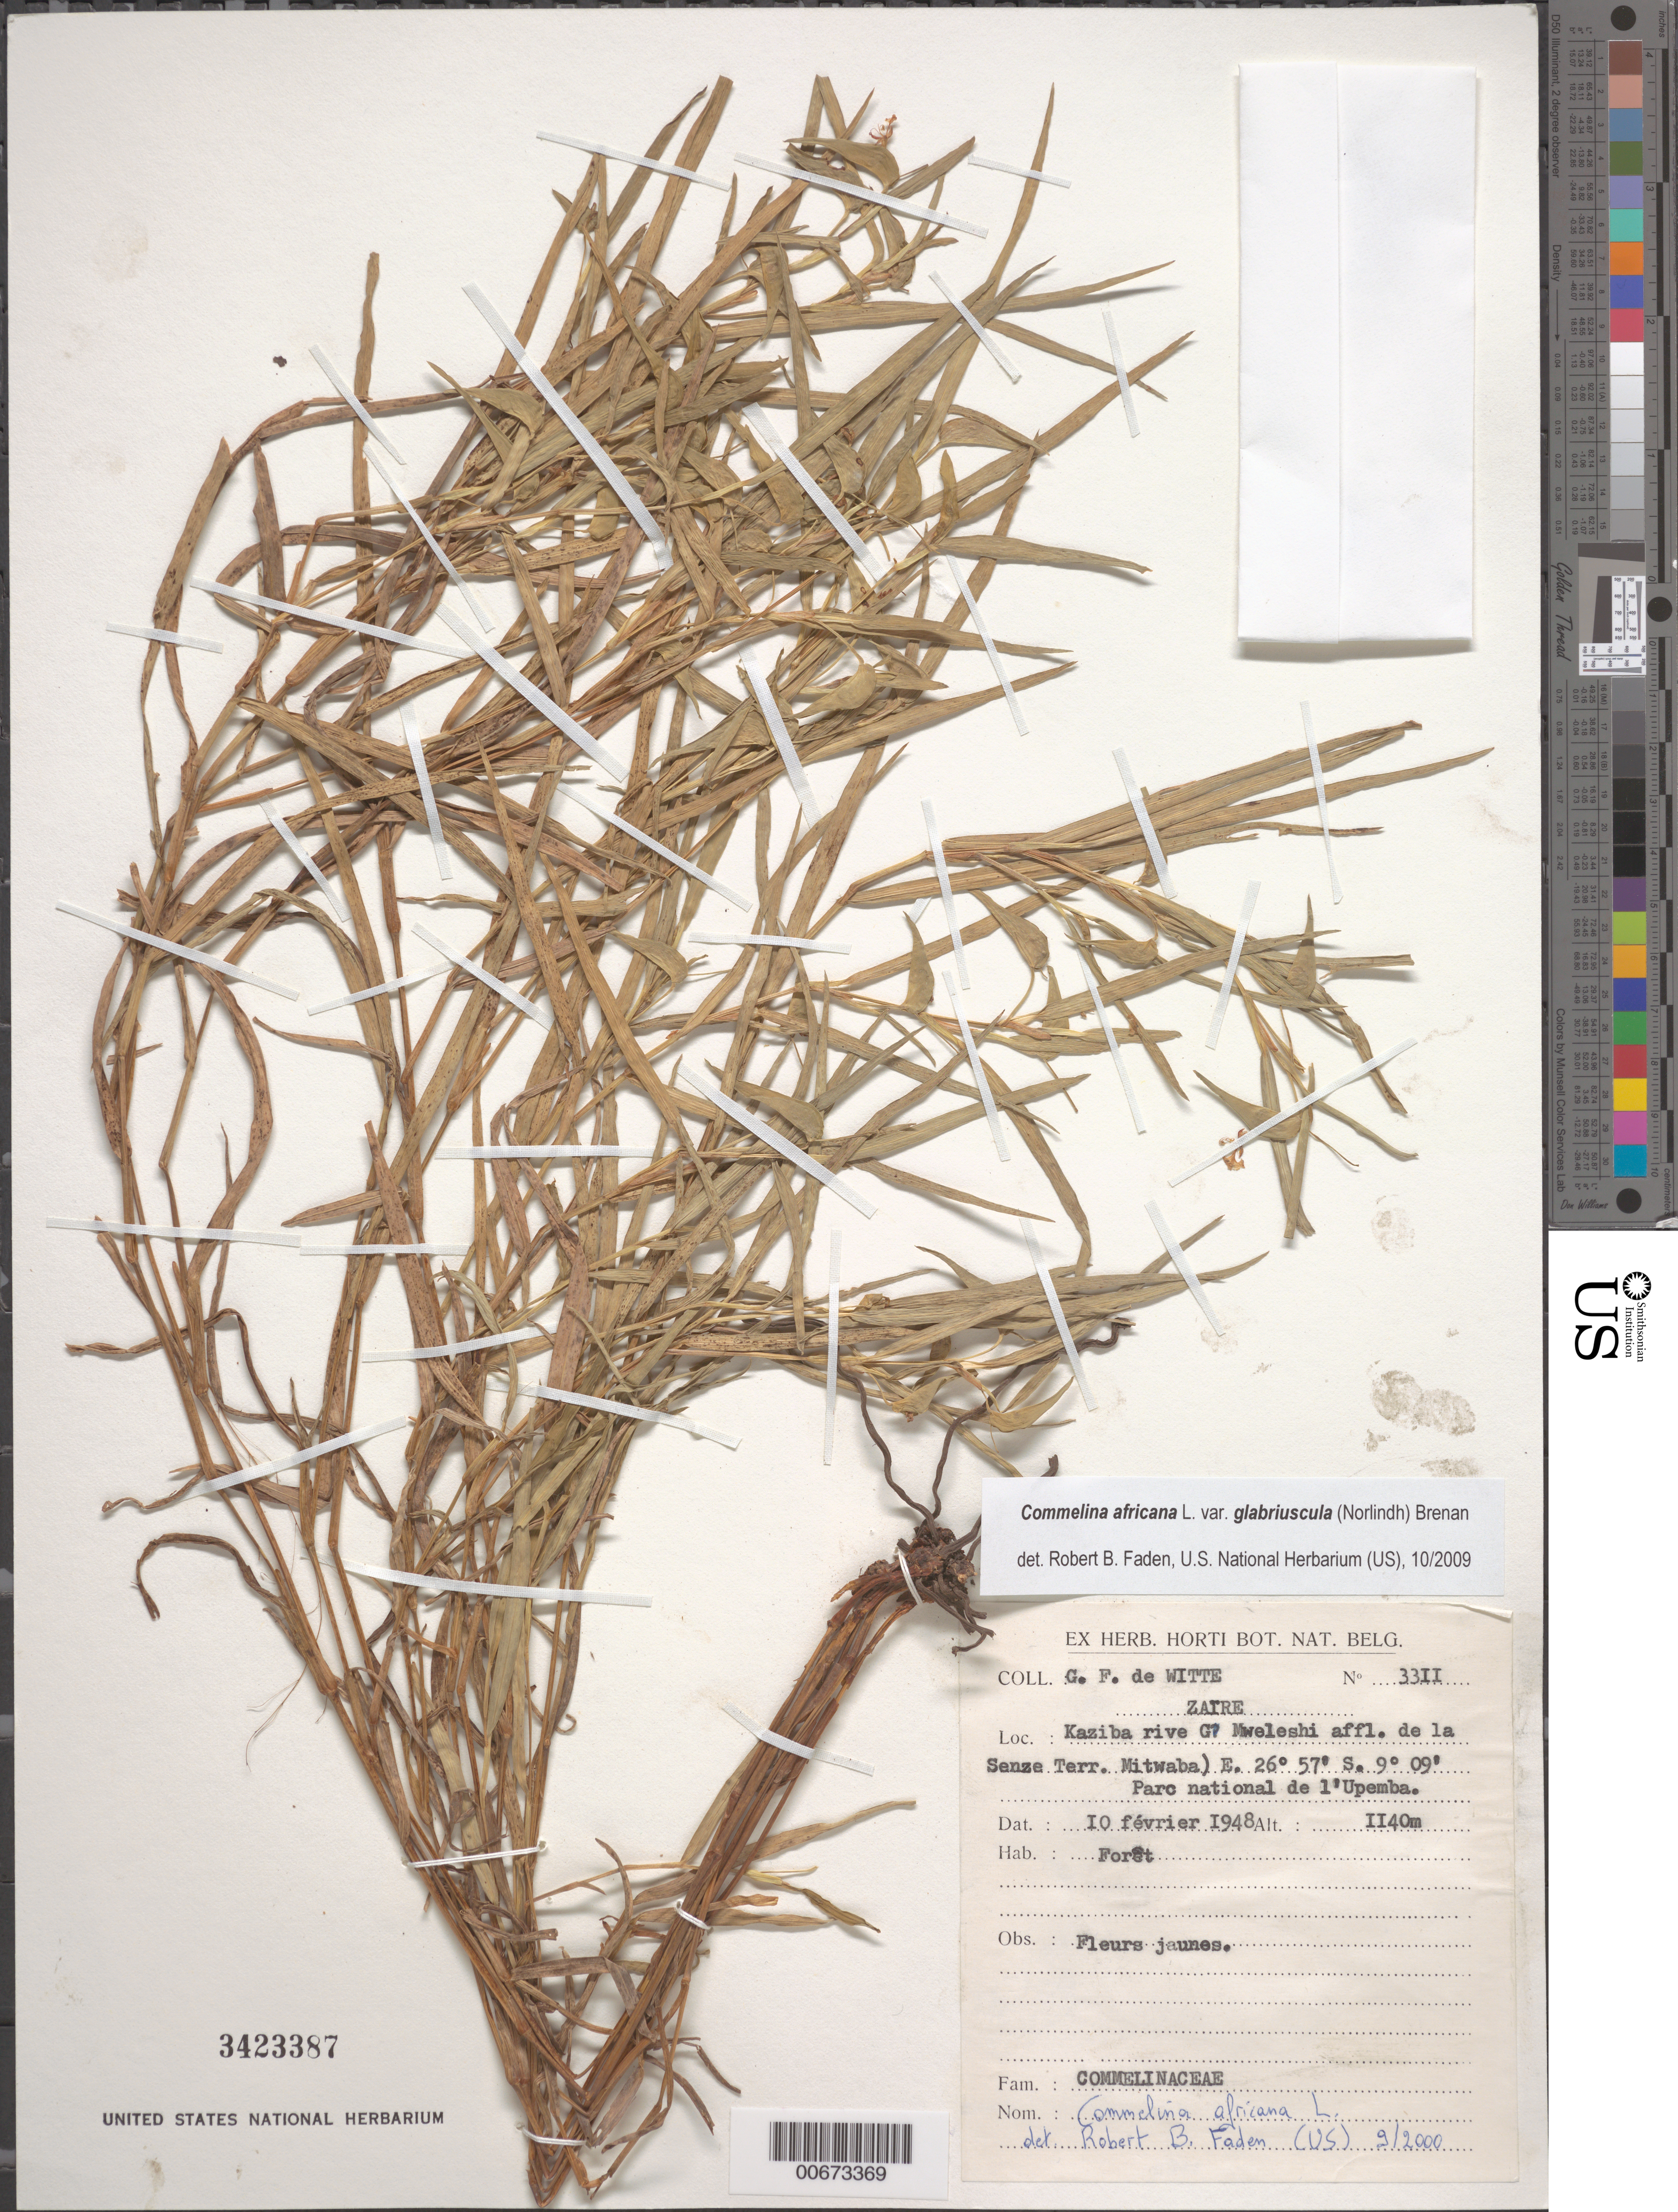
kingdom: Plantae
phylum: Tracheophyta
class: Liliopsida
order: Commelinales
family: Commelinaceae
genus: Commelina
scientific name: Commelina africana subsp. glabriuscula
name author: (Norl.) Brenan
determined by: Faden, Robert B., (US), Smithsonian Institution - National Museum of Natural History (UNITED STATES)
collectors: G. F. Witte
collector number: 3311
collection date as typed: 10 Feb 1948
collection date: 1948-02-10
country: Congo, Democratic Republic of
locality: Kaziba rive G7 Mweleshi.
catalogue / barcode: US 3423387